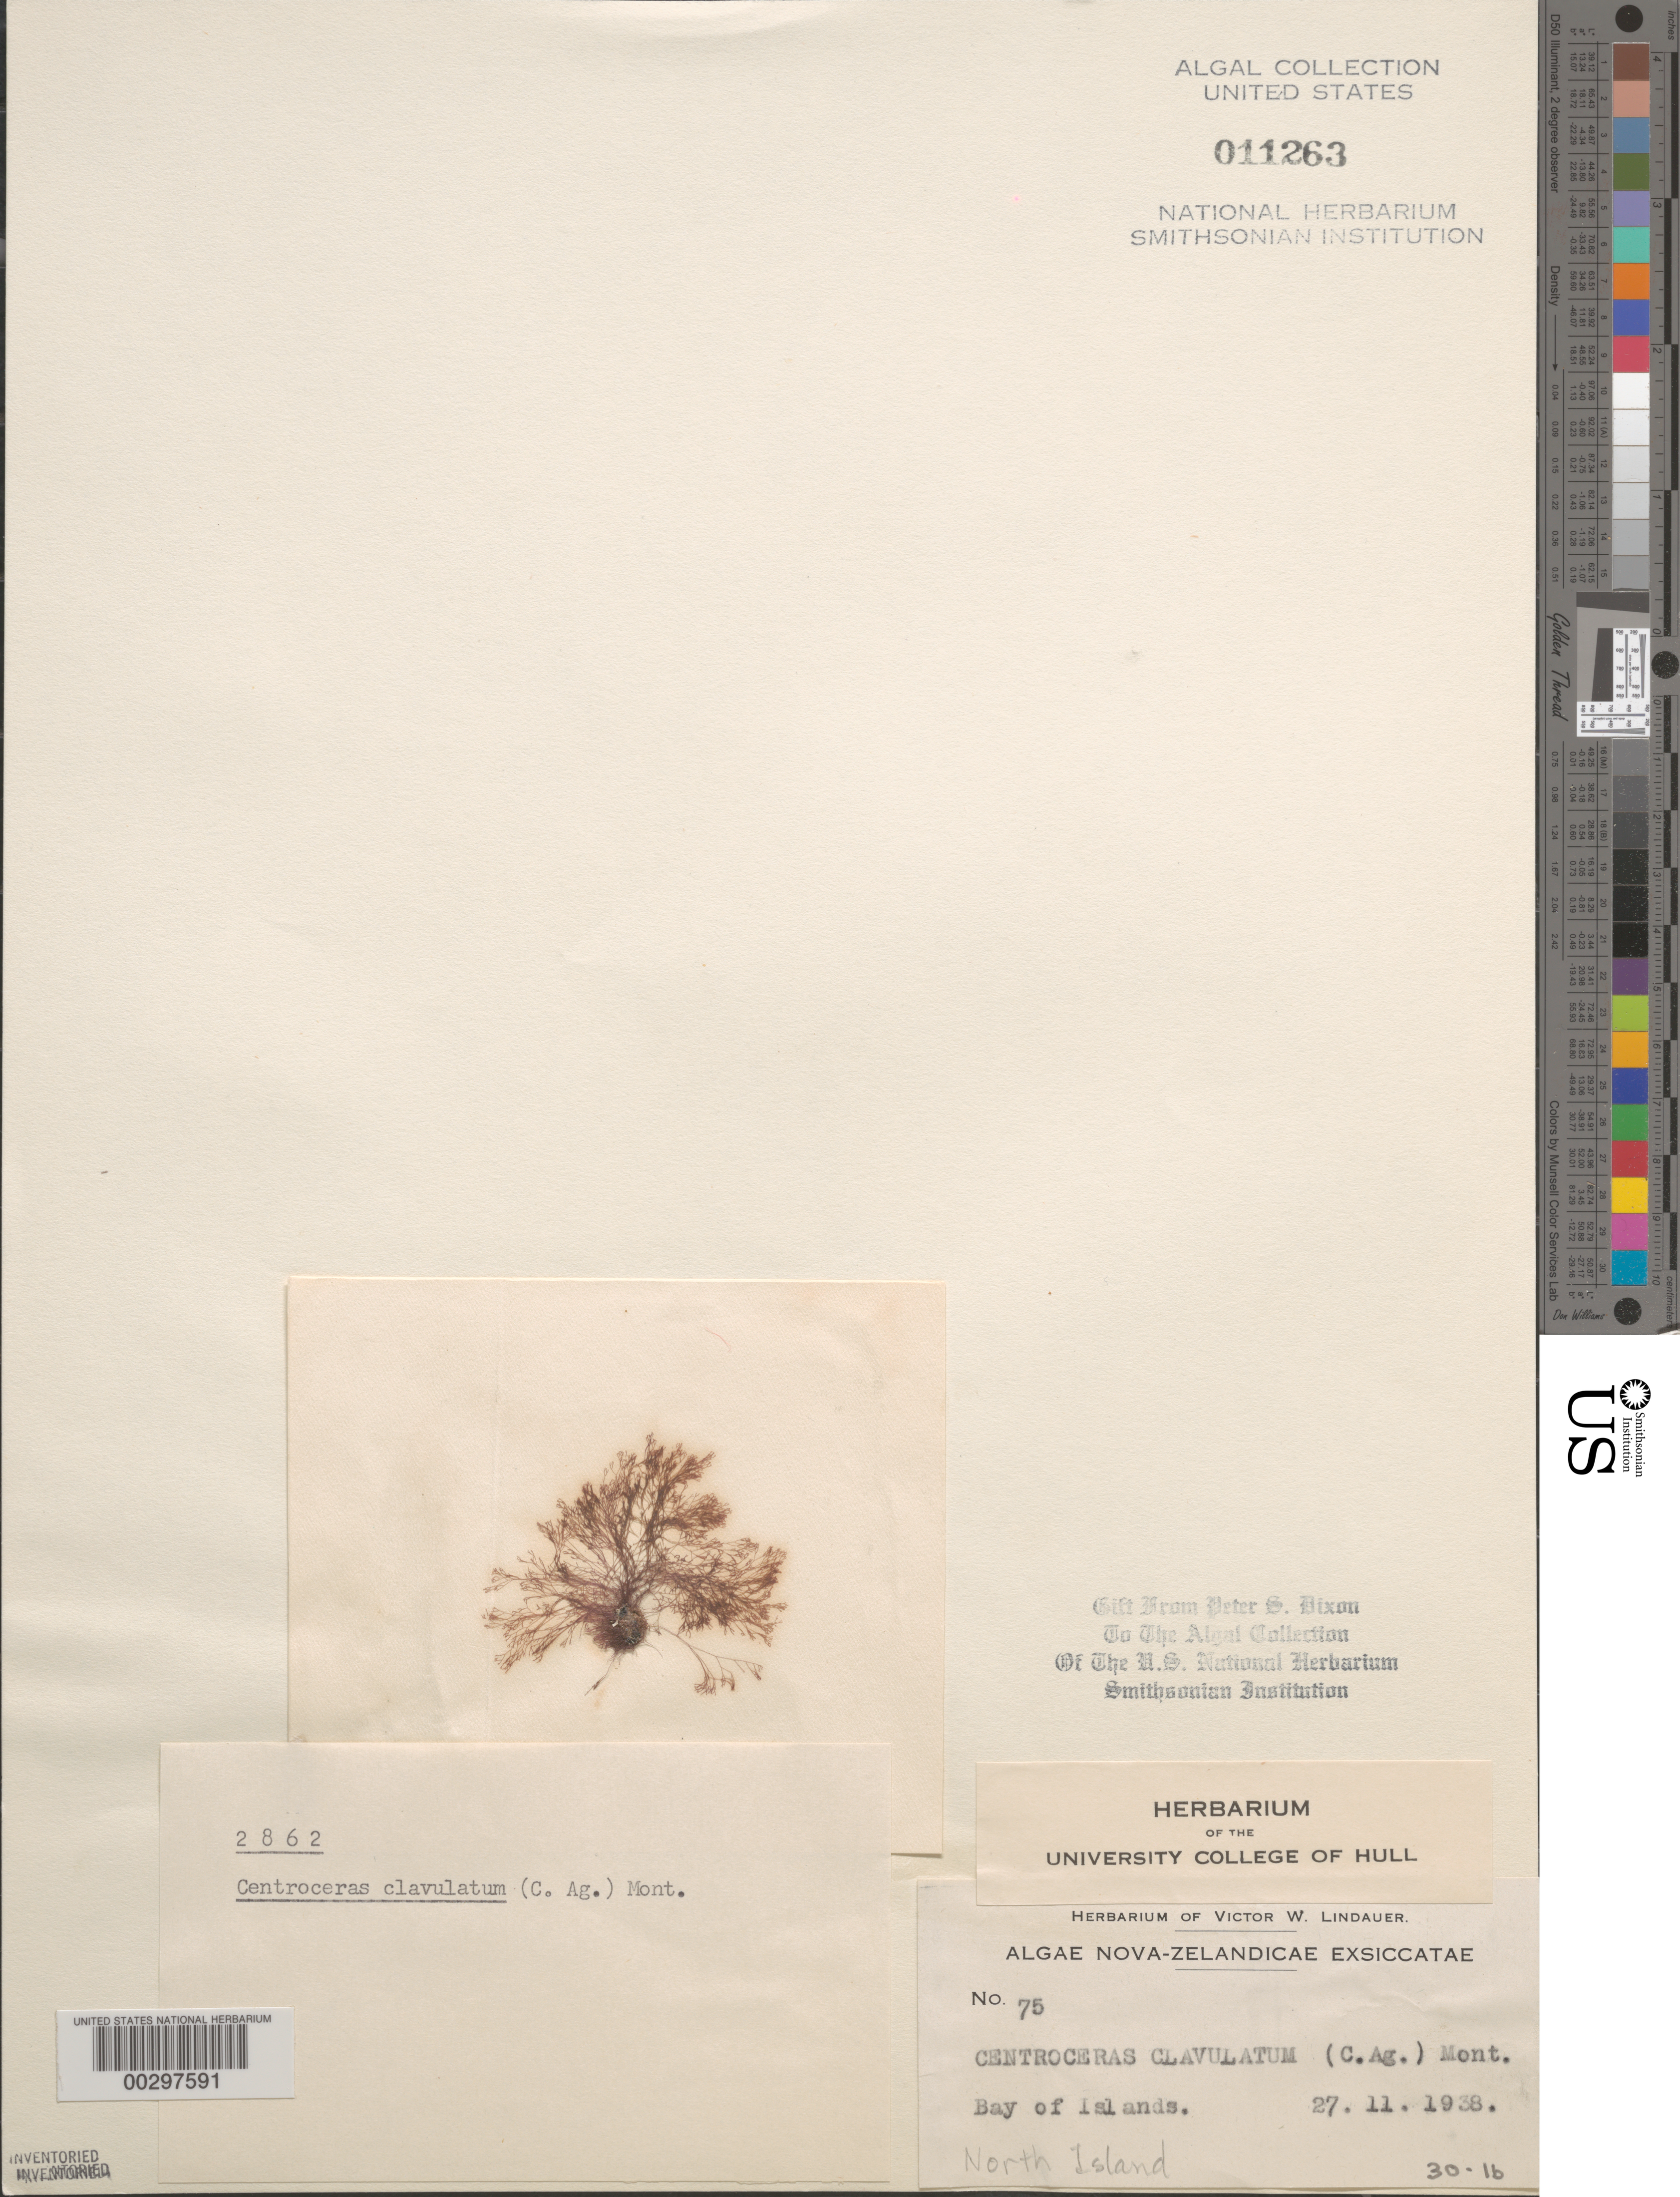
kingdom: Plantae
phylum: Rhodophyta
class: Florideophyceae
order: Ceramiales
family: Ceramiaceae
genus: Centroceras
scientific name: Centroceras clavulatum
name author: (C. Agardh) Mont.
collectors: V. Lindauer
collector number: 75 & PSD 2862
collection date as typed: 27 Nov 1938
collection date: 1938-11-27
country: New Zealand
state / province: Northland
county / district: Far North District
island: North Island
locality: Bay of Islands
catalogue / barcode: US 11263